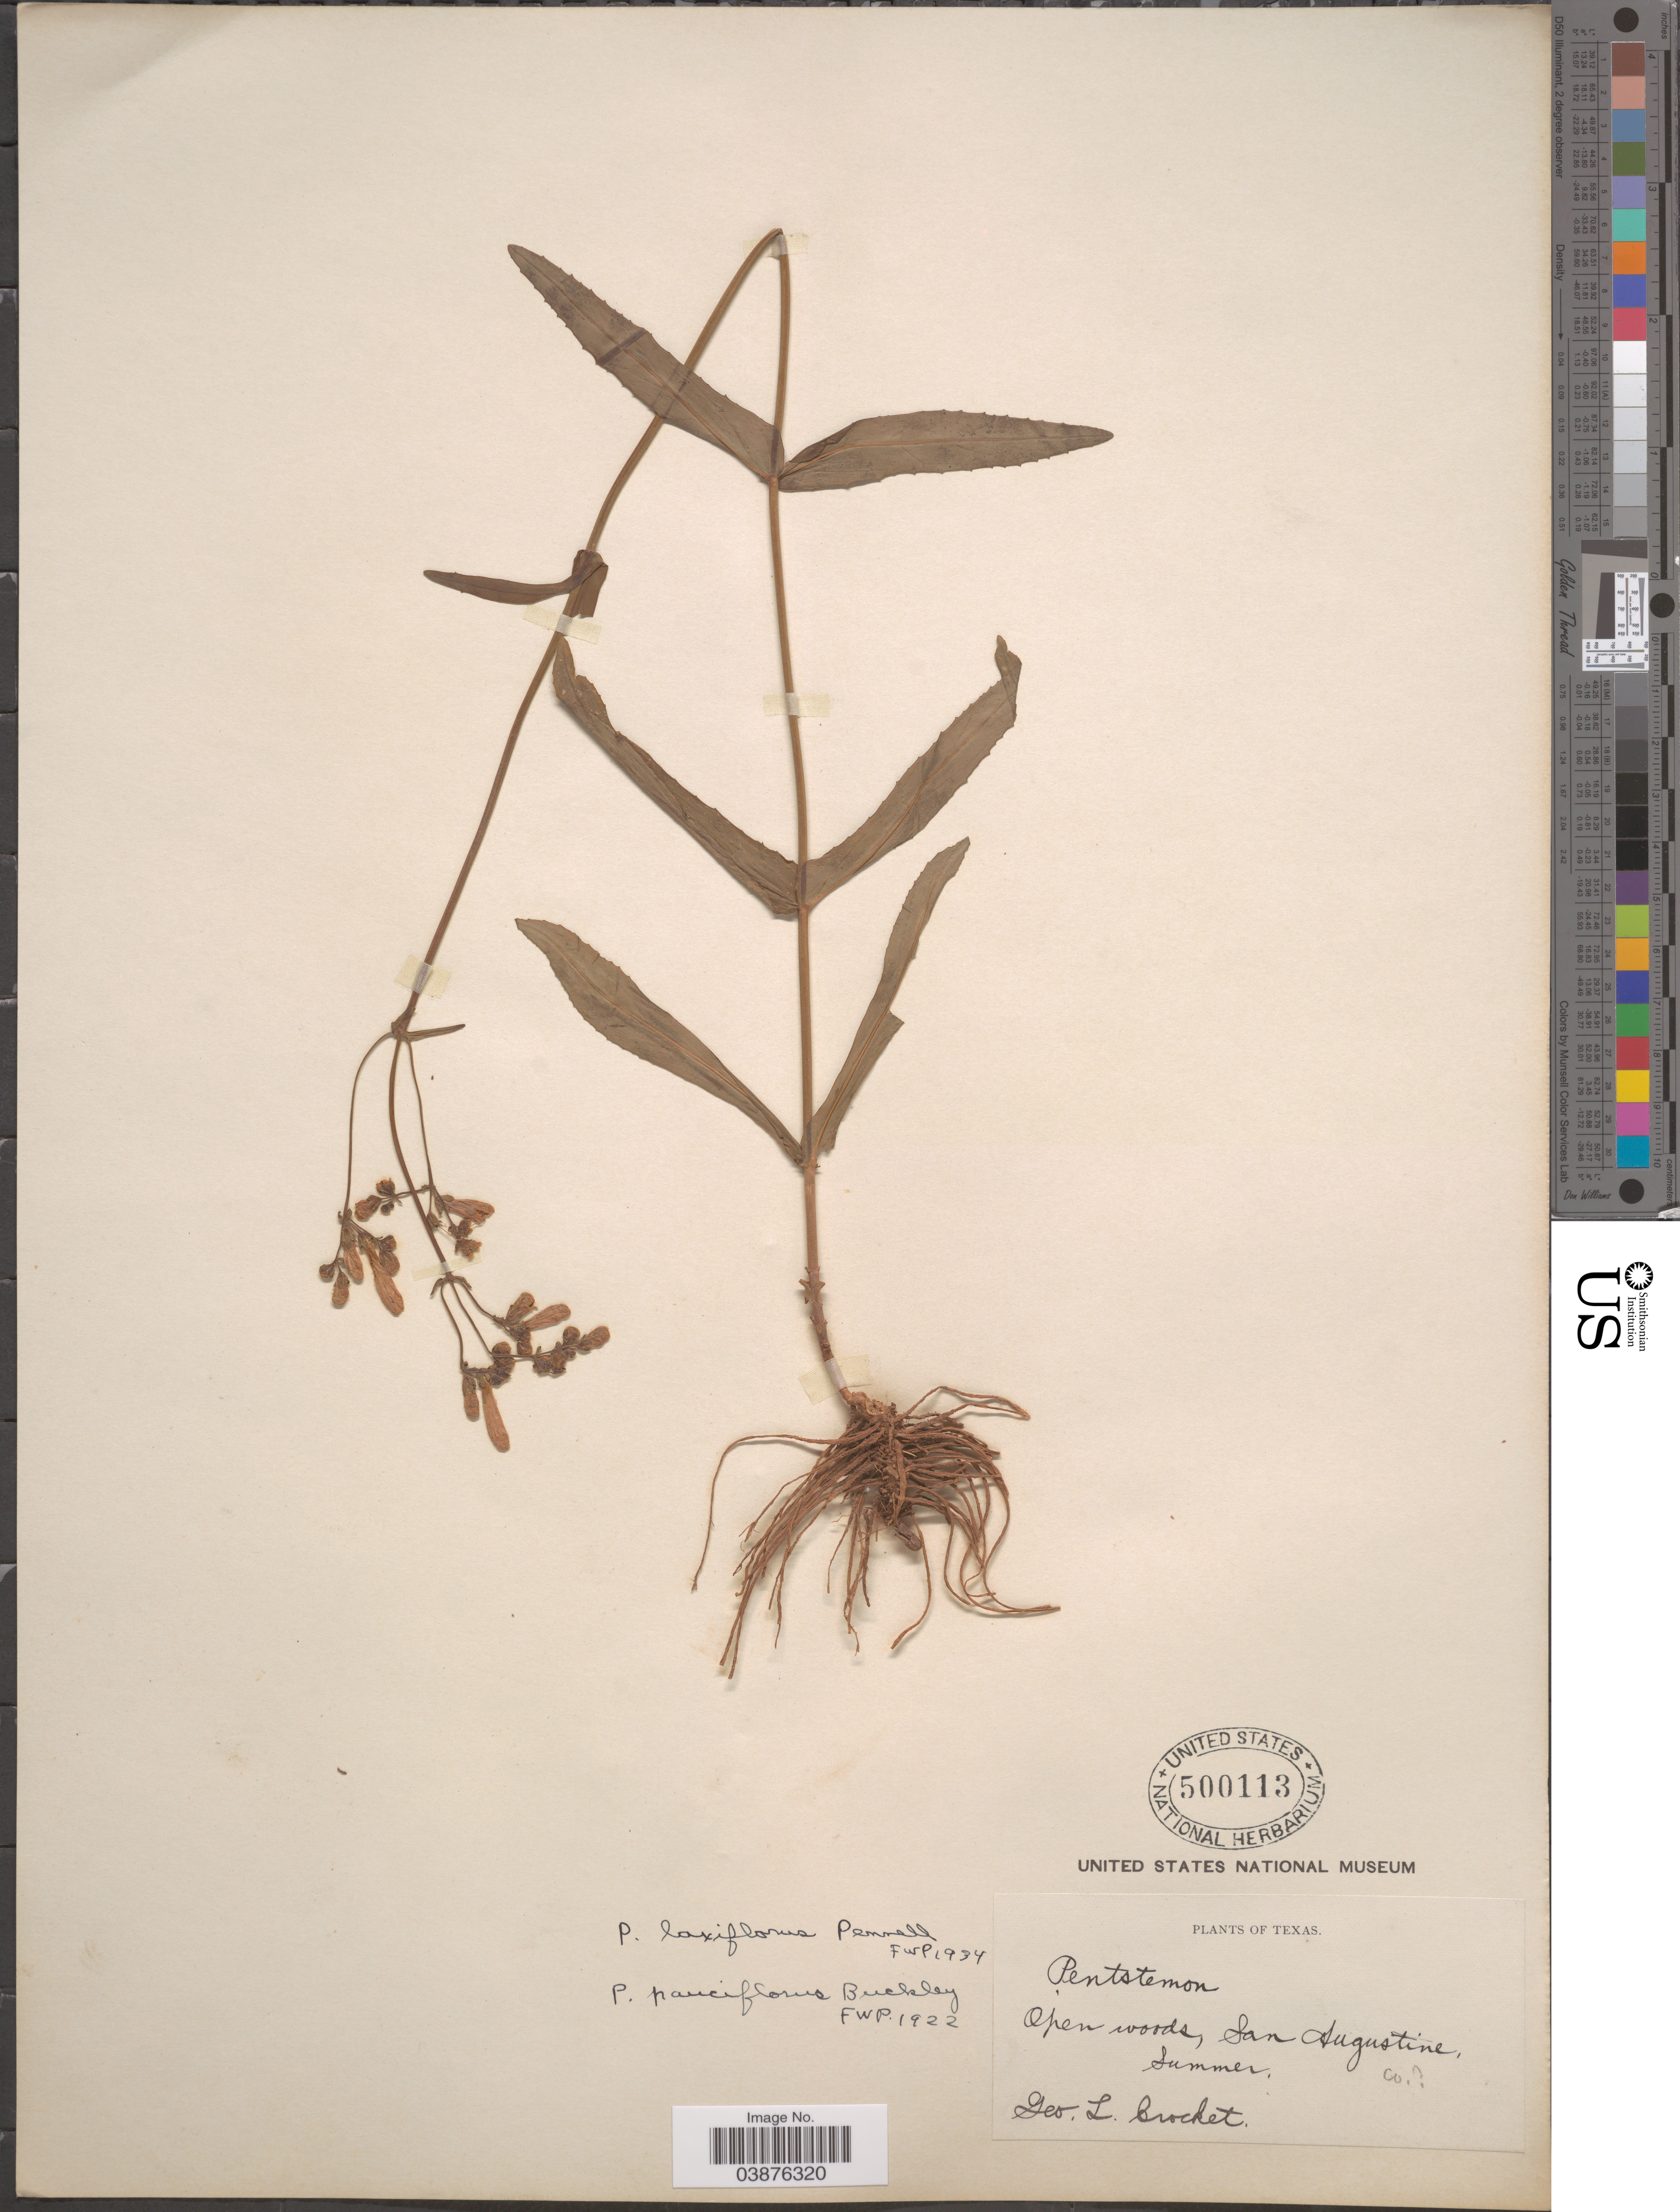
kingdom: Plantae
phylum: Tracheophyta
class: Magnoliopsida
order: Lamiales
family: Plantaginaceae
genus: Penstemon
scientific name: Penstemon laxiflorus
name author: Pennell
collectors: G. Crocket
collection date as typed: Summer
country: United States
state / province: Texas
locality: Open woods, San Augustine. Co. [unsure placement]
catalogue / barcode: US 500113